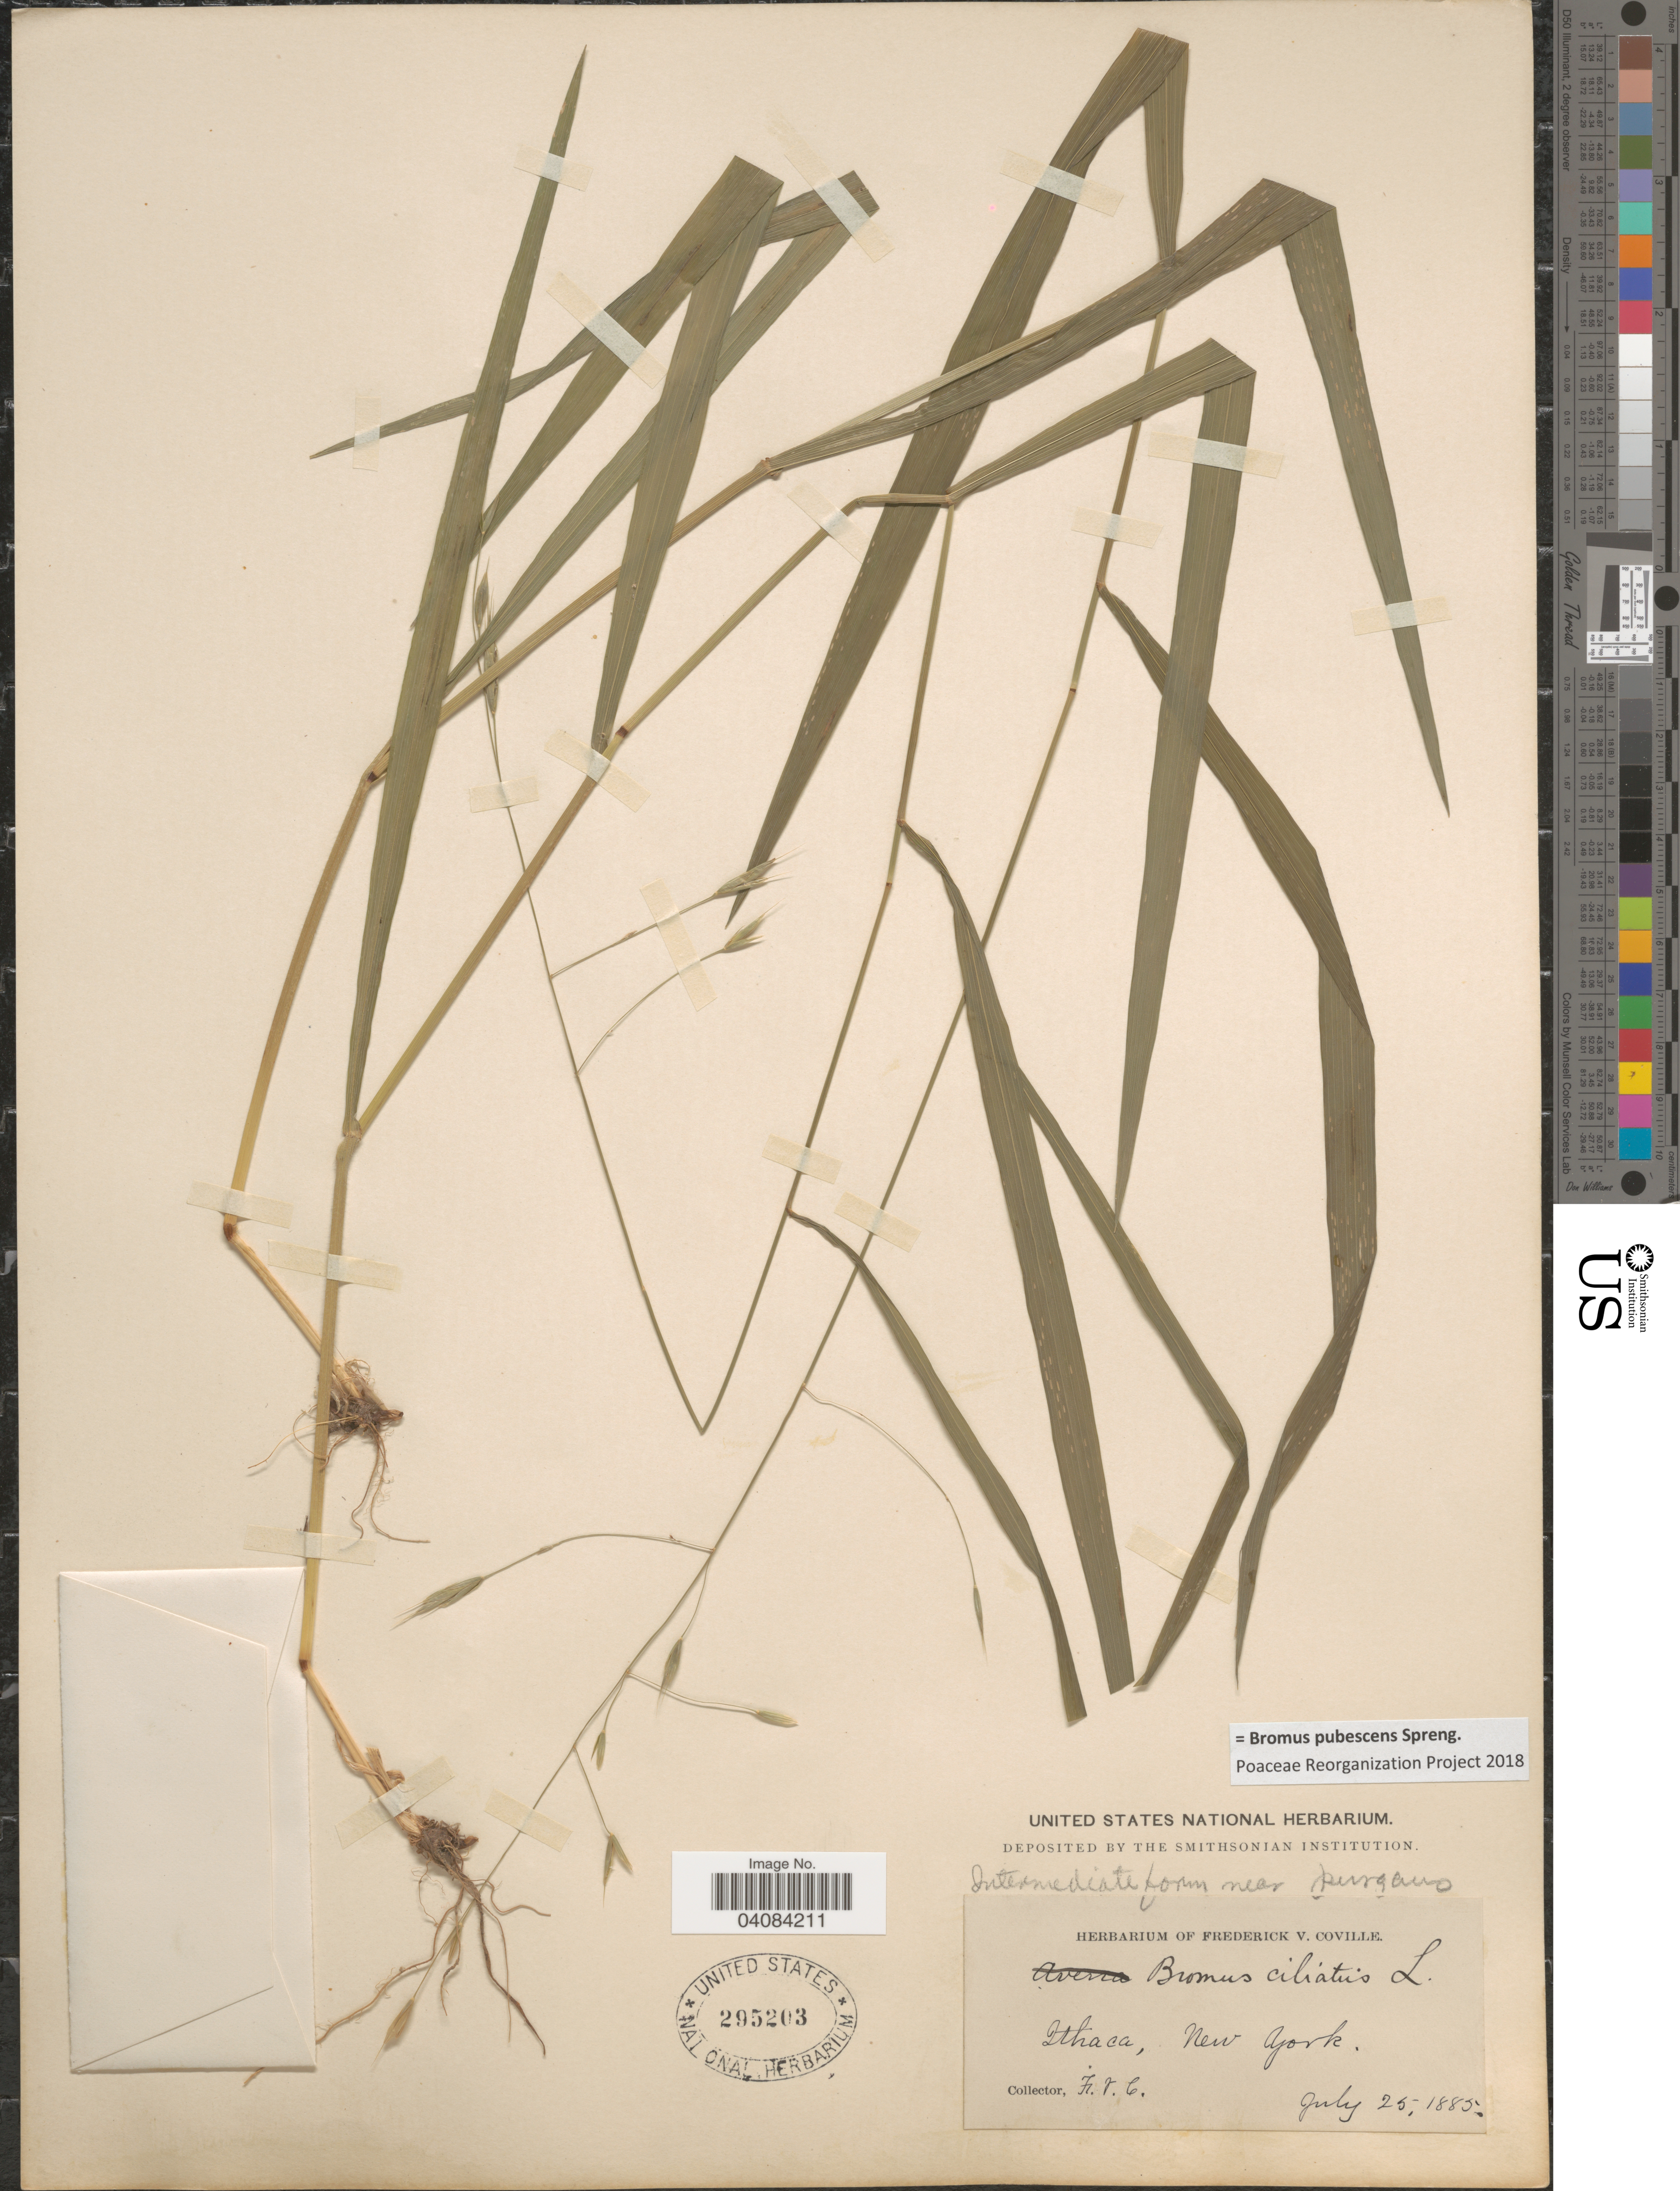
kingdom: Plantae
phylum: Tracheophyta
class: Liliopsida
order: Poales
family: Poaceae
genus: Bromus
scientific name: Bromus pubescens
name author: Muhl. ex Willd.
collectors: F. V. Coville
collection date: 1885-07-25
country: United States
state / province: New York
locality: Ithaca.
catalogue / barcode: US 295203